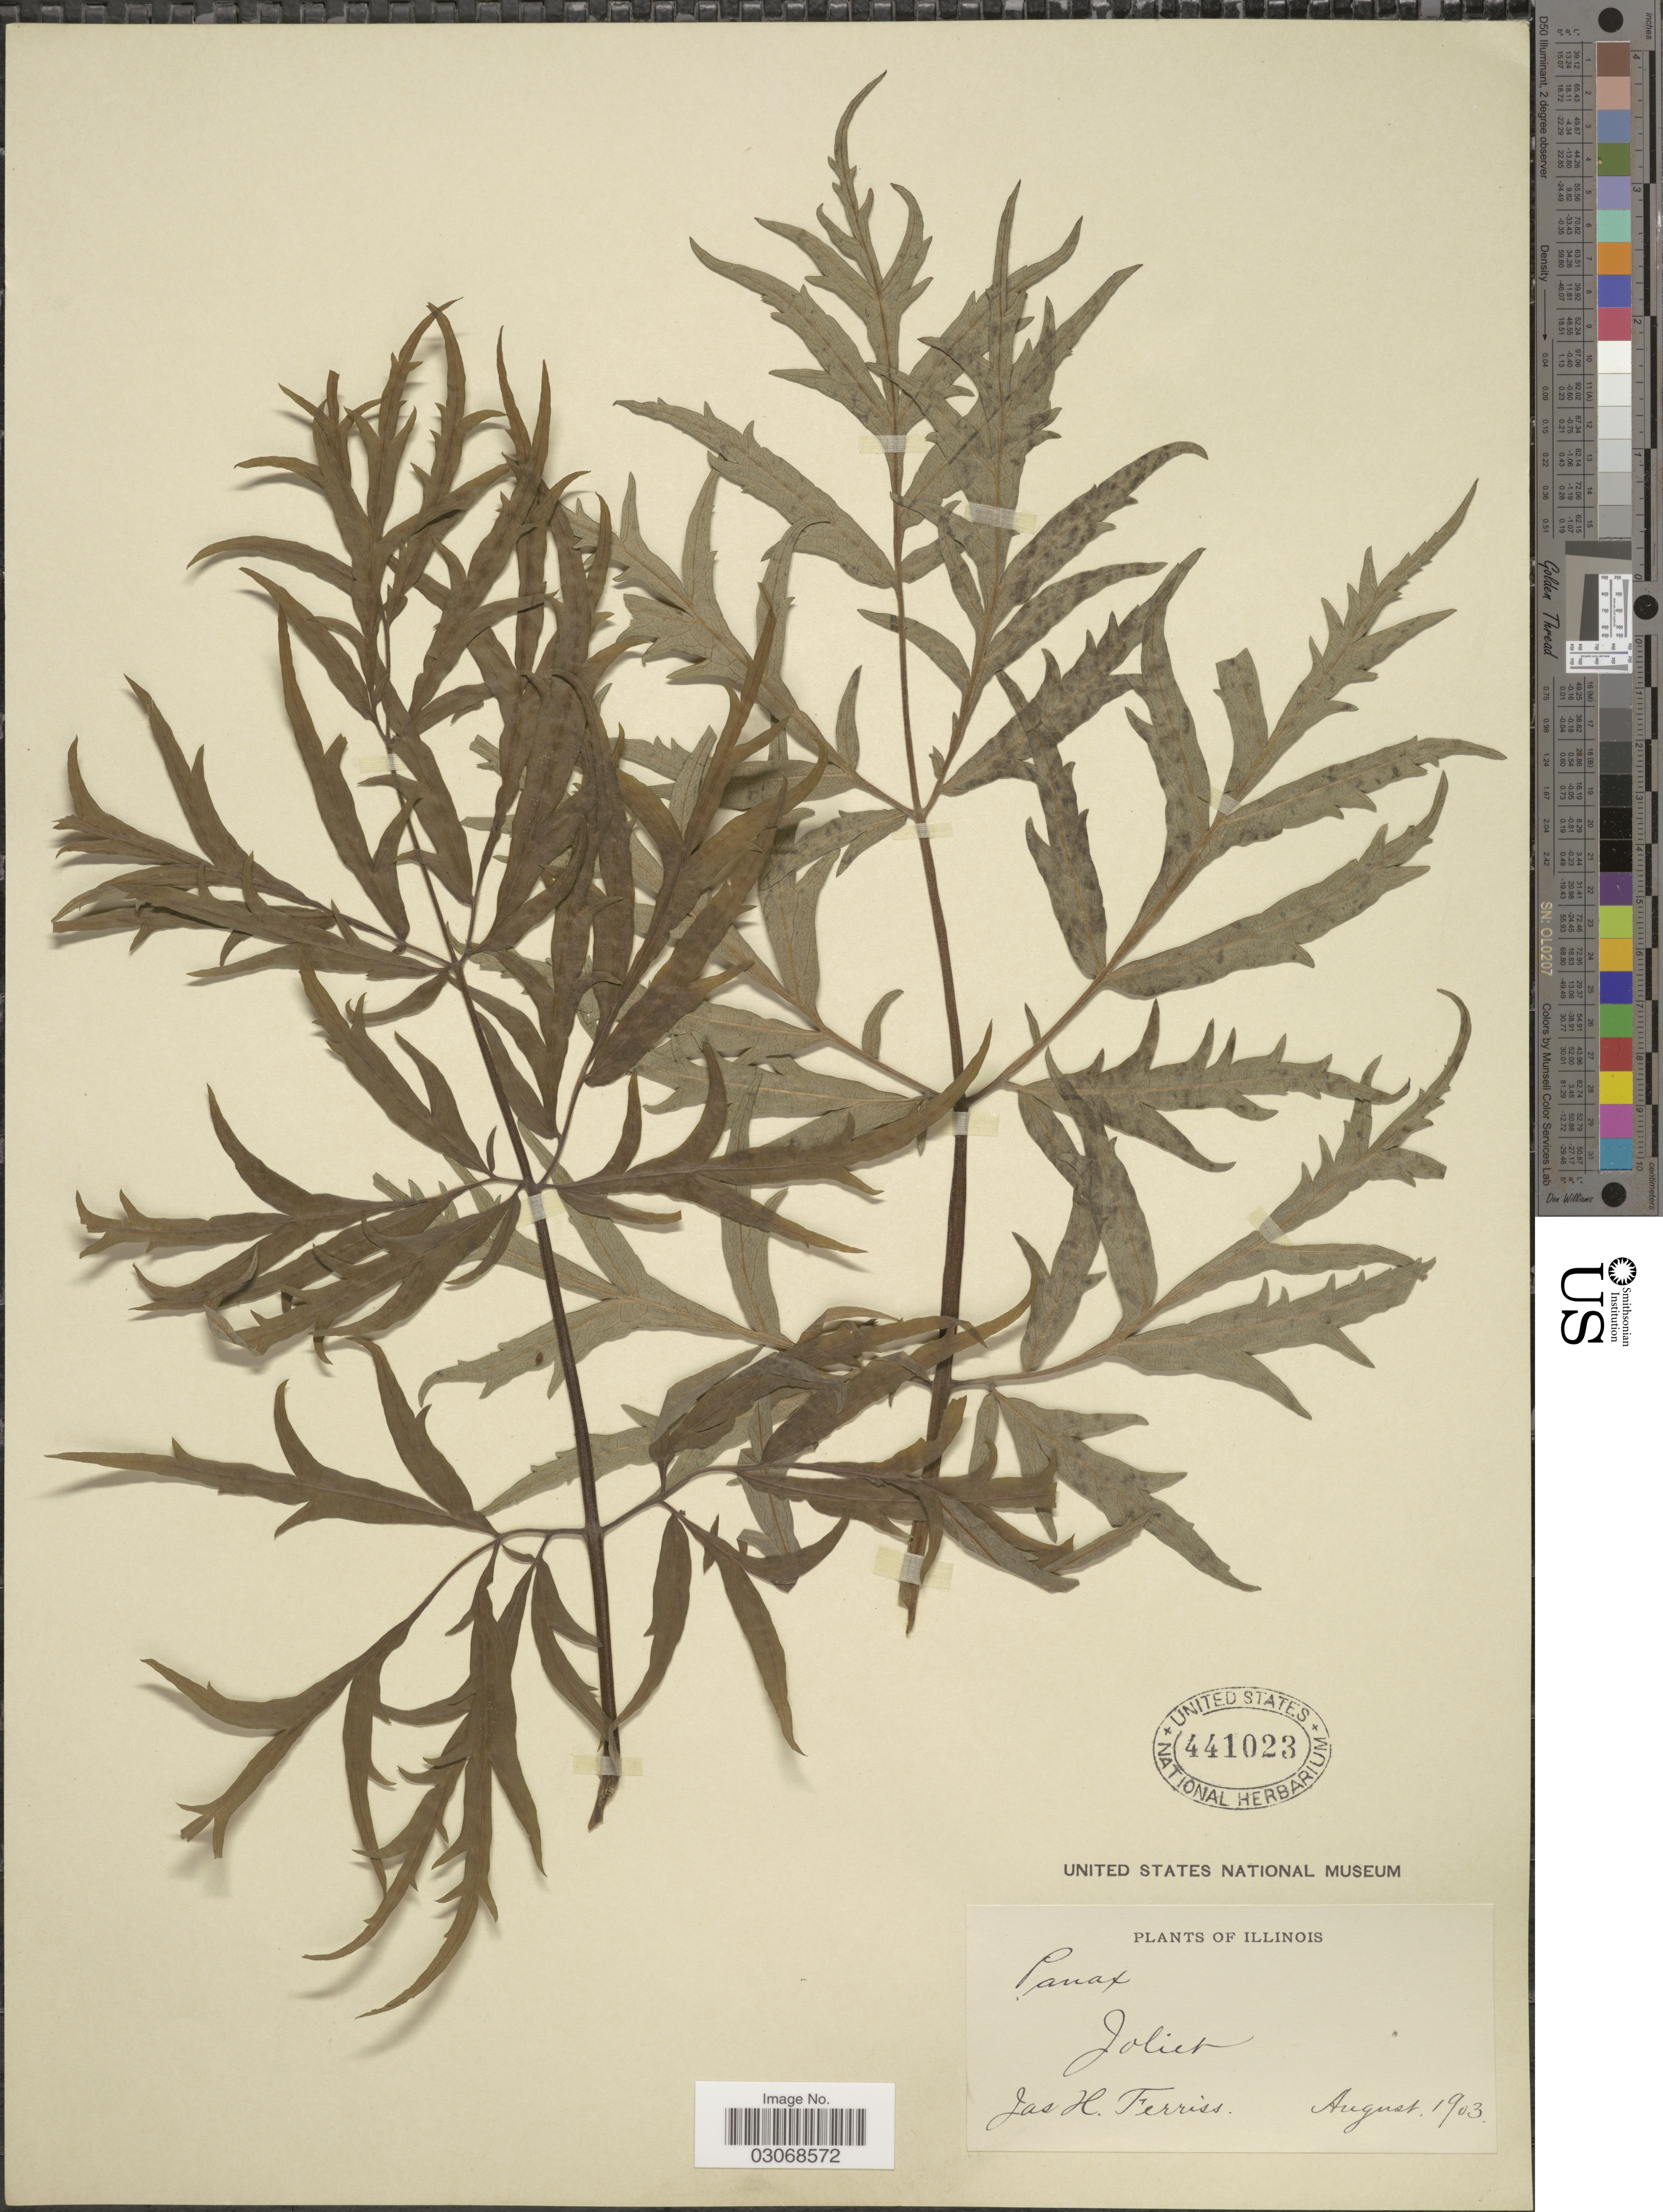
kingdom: Plantae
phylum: Tracheophyta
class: Magnoliopsida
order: Apiales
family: Araliaceae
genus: Polyscias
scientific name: Polyscias sp.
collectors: J. Ferris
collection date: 1903-08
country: United States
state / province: Illinois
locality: Joliet.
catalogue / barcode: US 441023